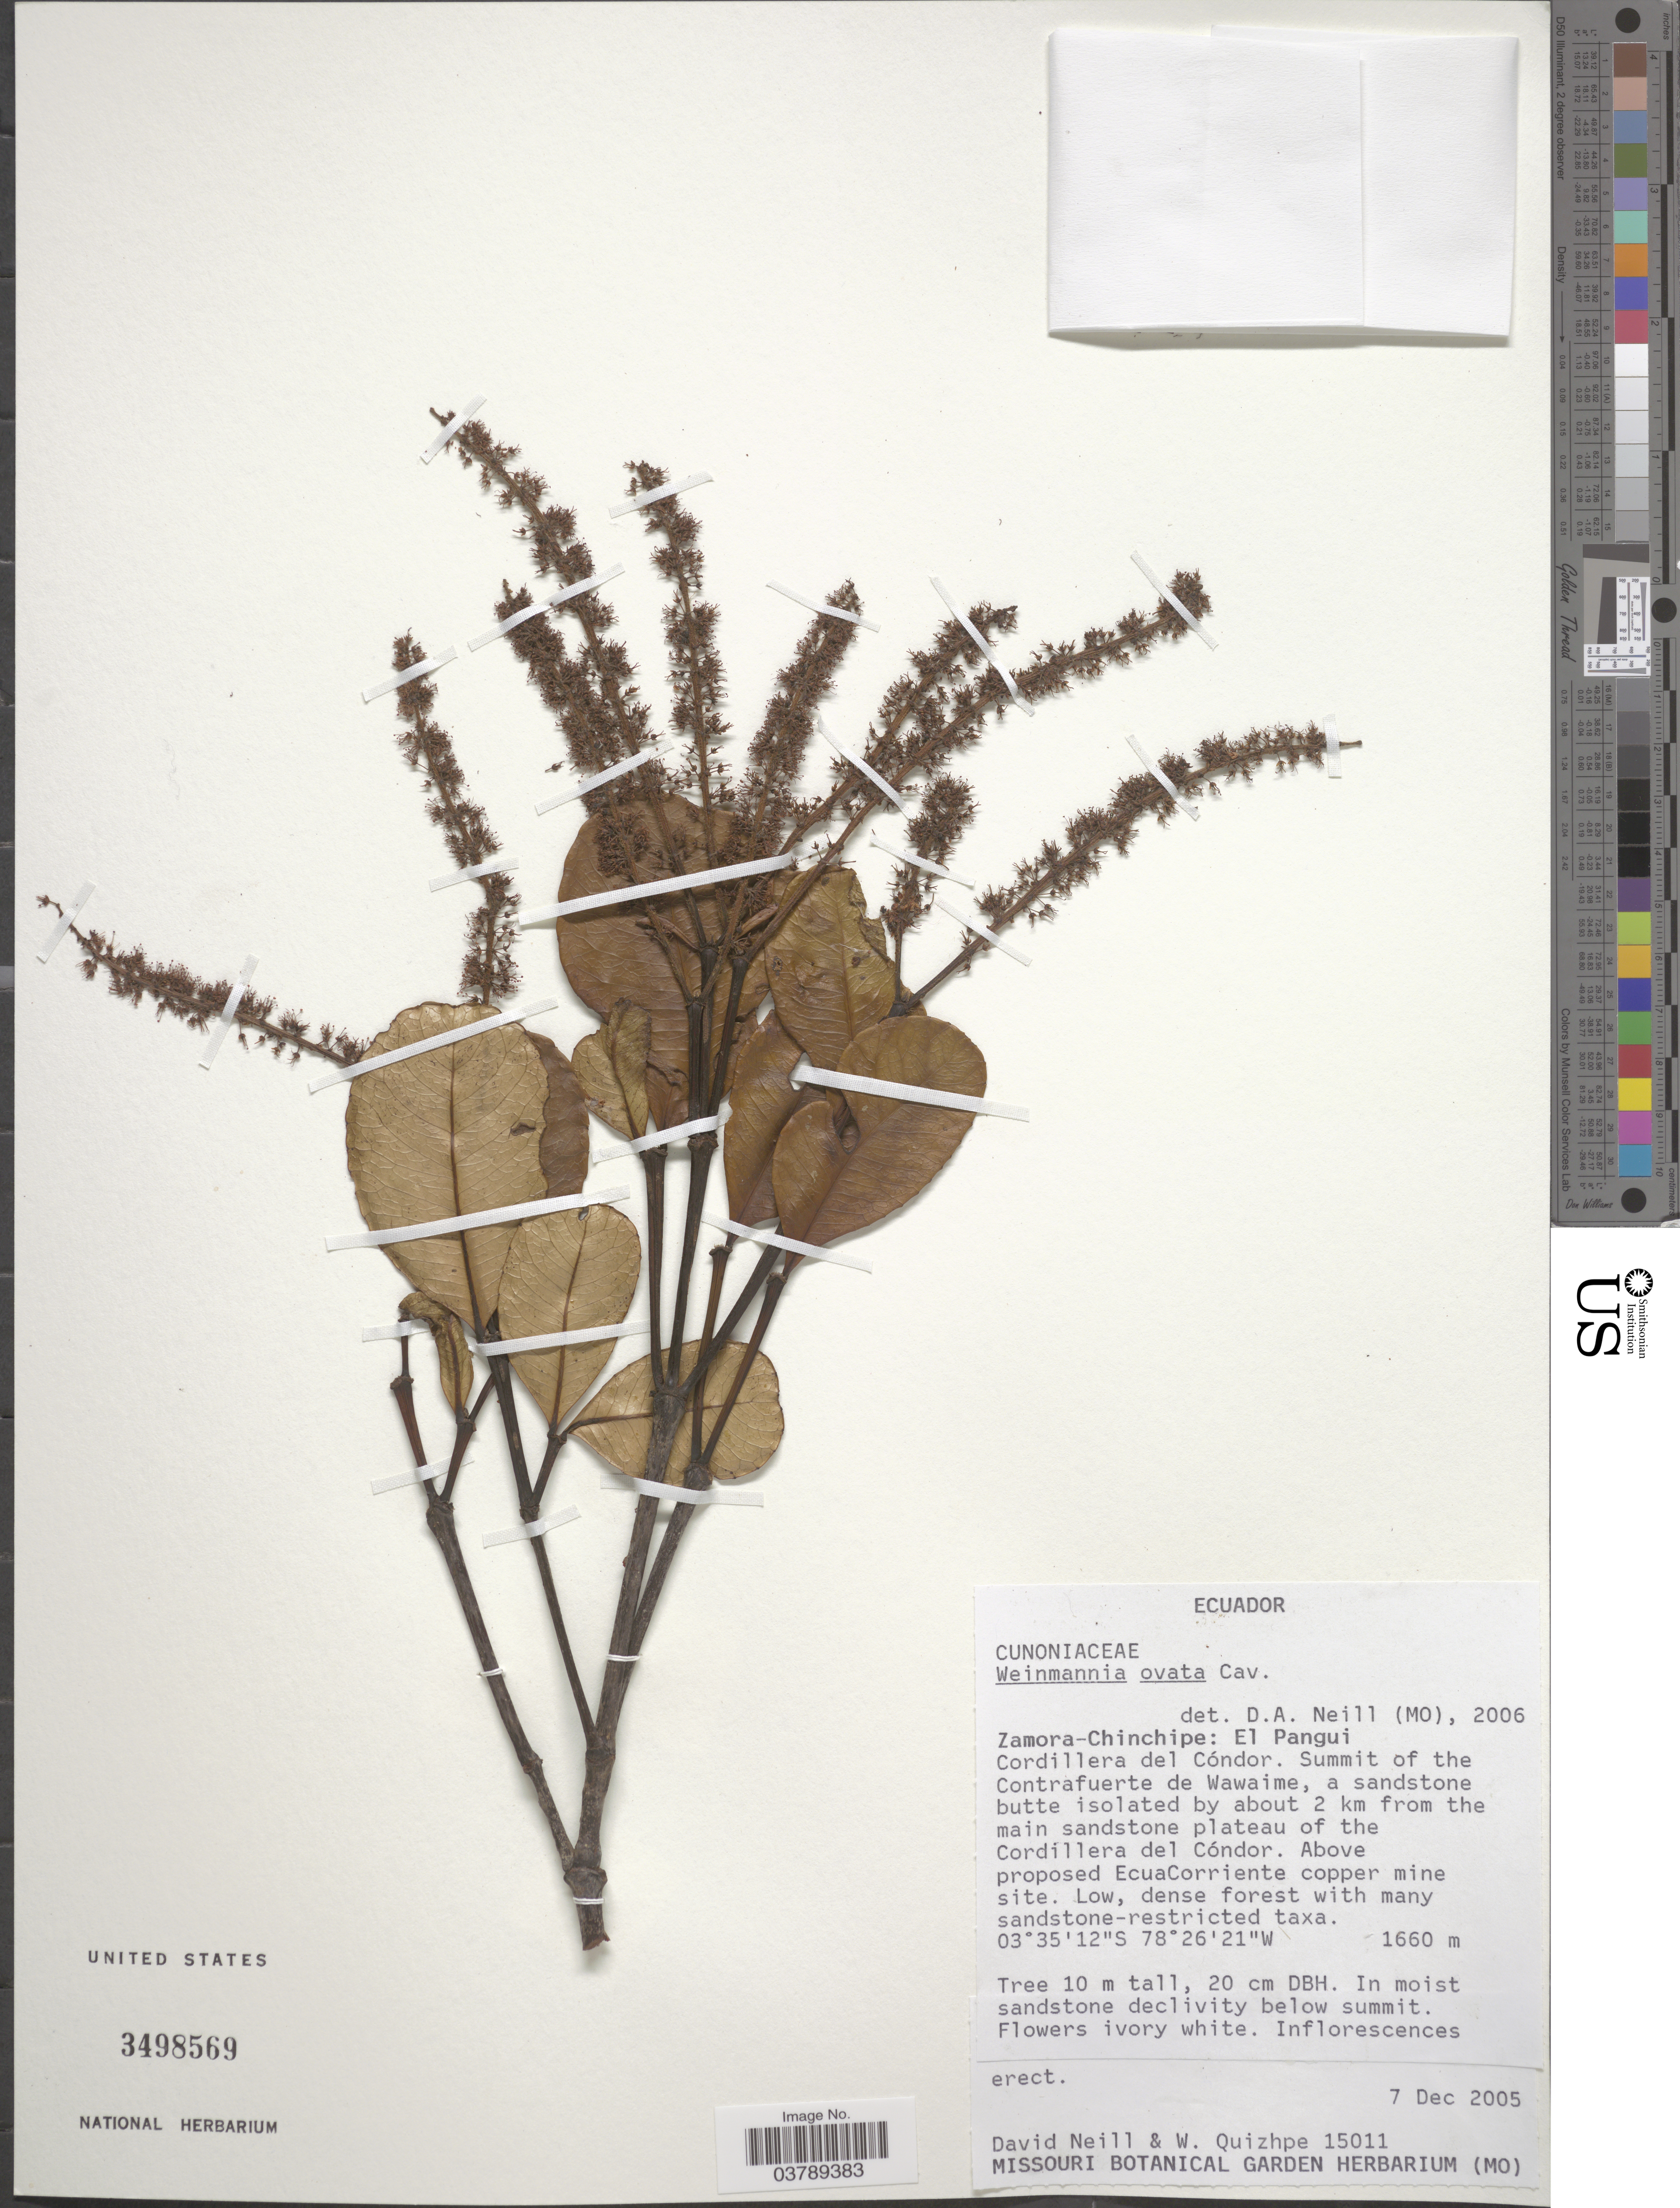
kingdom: Plantae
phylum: Tracheophyta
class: Magnoliopsida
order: Oxalidales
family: Cunoniaceae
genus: Weinmannia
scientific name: Weinmannia ovata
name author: Cav.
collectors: D. Neill & W. Quizhpe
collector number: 15011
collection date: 2005-12-07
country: Ecuador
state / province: Zamora-Chinchipe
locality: El Pangui. Cordillera del Cóndor. Summit of the Contrafuerte de Wawaime, a sandstone butte isolated by about 2 km from the main sandstone plateau of the Cordillera del Cóndor. Above proposed EcuaCorriente copper mine site.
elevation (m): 1660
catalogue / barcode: US 3498569